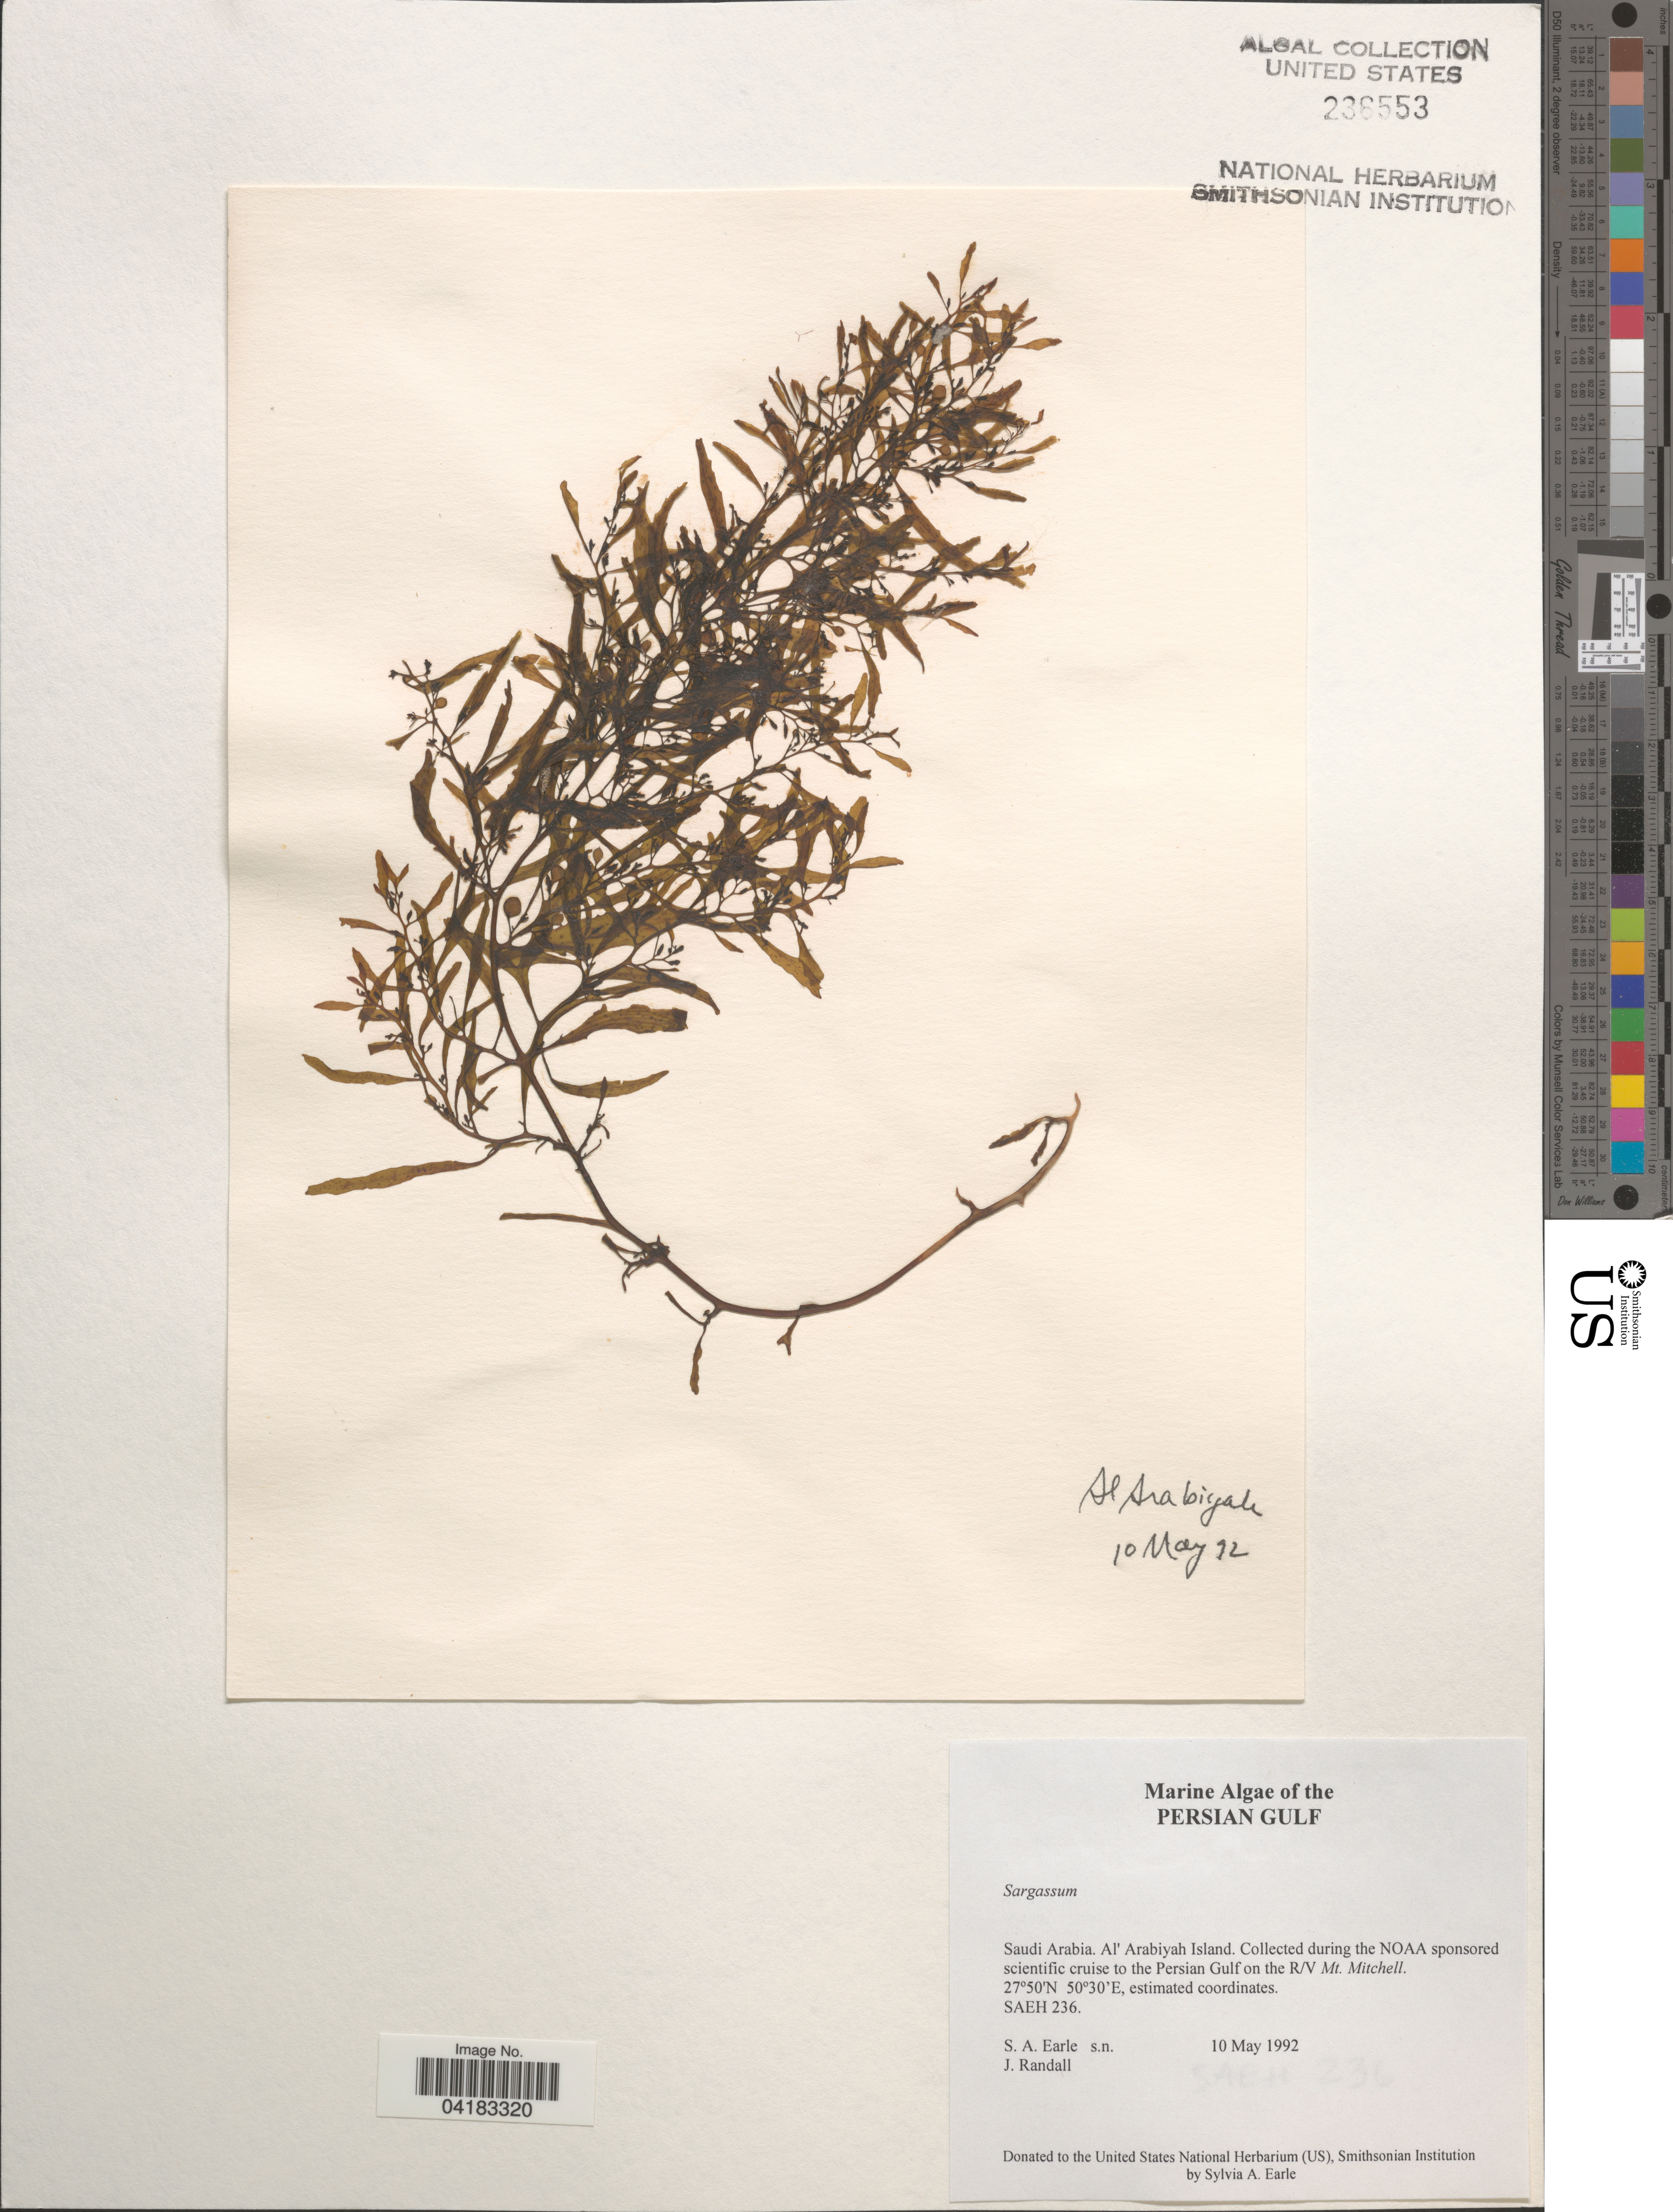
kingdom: Chromista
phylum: Ochrophyta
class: Phaeophyceae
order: Fucales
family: Sargassaceae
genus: Sargassum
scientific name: Sargassum sp.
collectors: S. A. Earle & J. Randall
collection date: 1992-05-10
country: Saudi Arabia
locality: Persian Gulf. Al' Arabiyah Island. Collected during the NOAA sponsored scientific cruise to the Persian Gulf on the R/V Mt. Mitchell. SAEH 236.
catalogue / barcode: US 236553